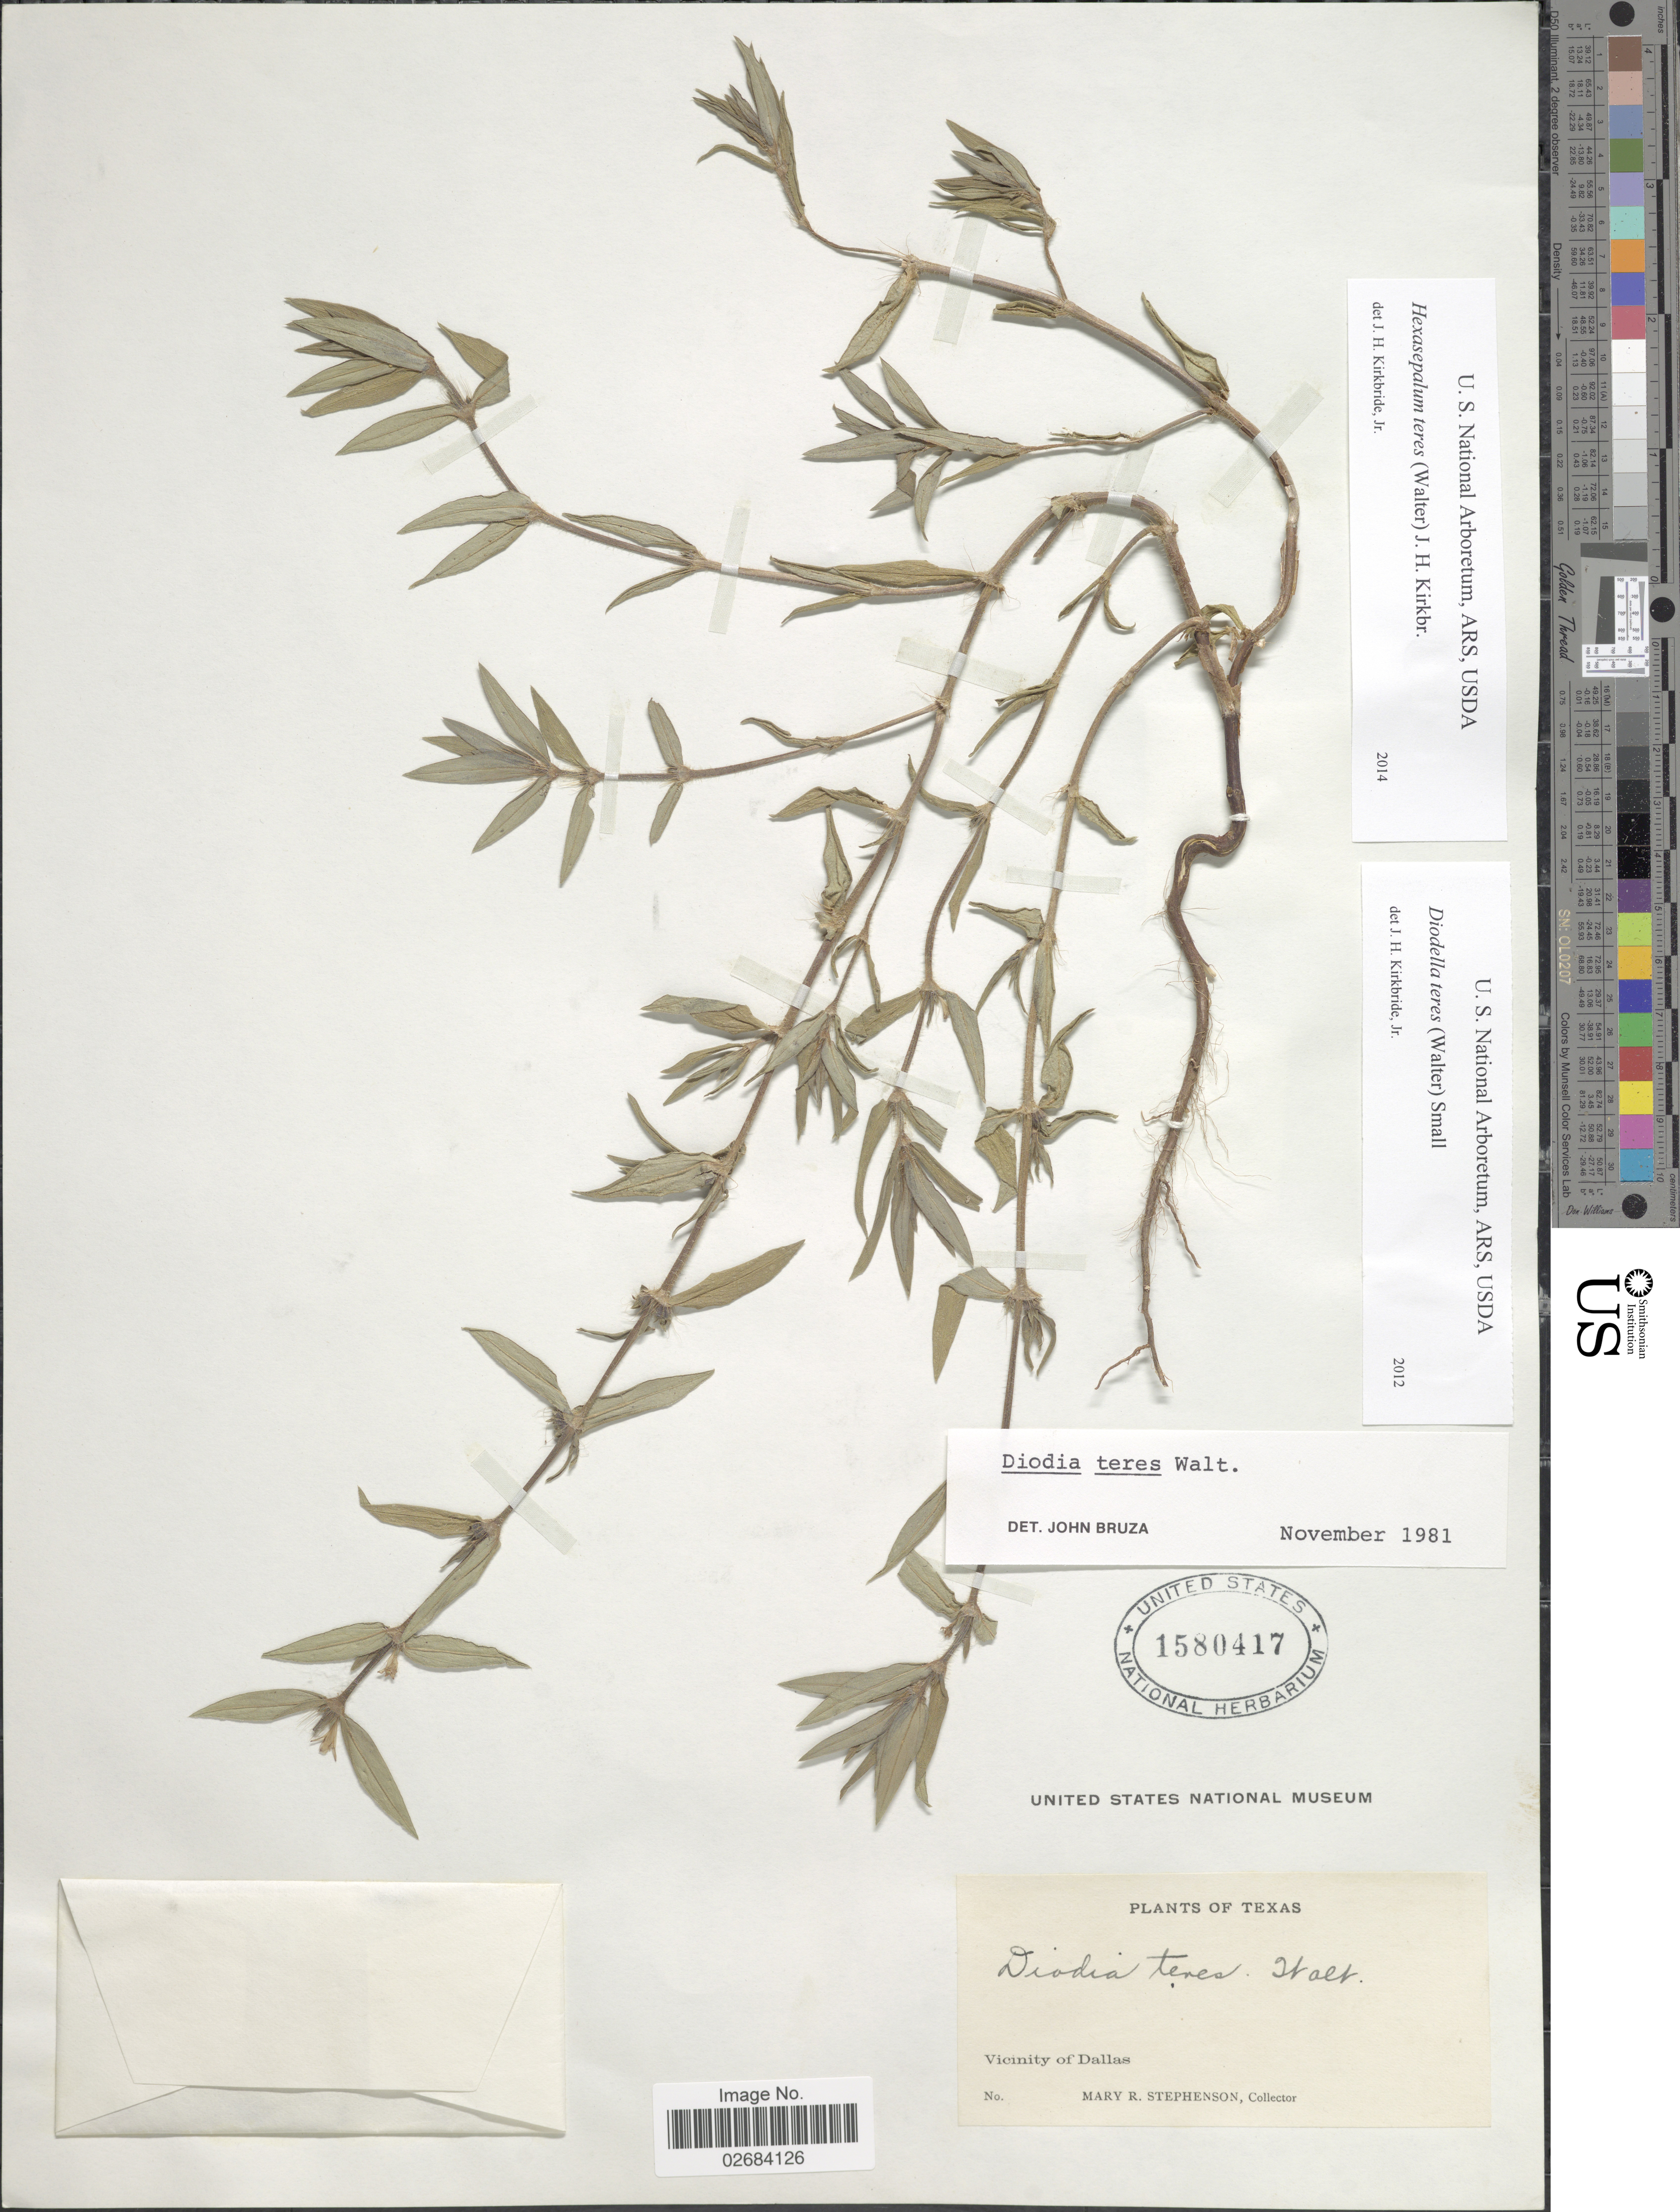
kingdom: Plantae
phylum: Tracheophyta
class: Magnoliopsida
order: Gentianales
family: Rubiaceae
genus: Diodia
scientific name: Diodia teres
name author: Walter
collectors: M. Stephenson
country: United States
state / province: Texas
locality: Vicinity of Dallas.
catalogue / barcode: US 1580417